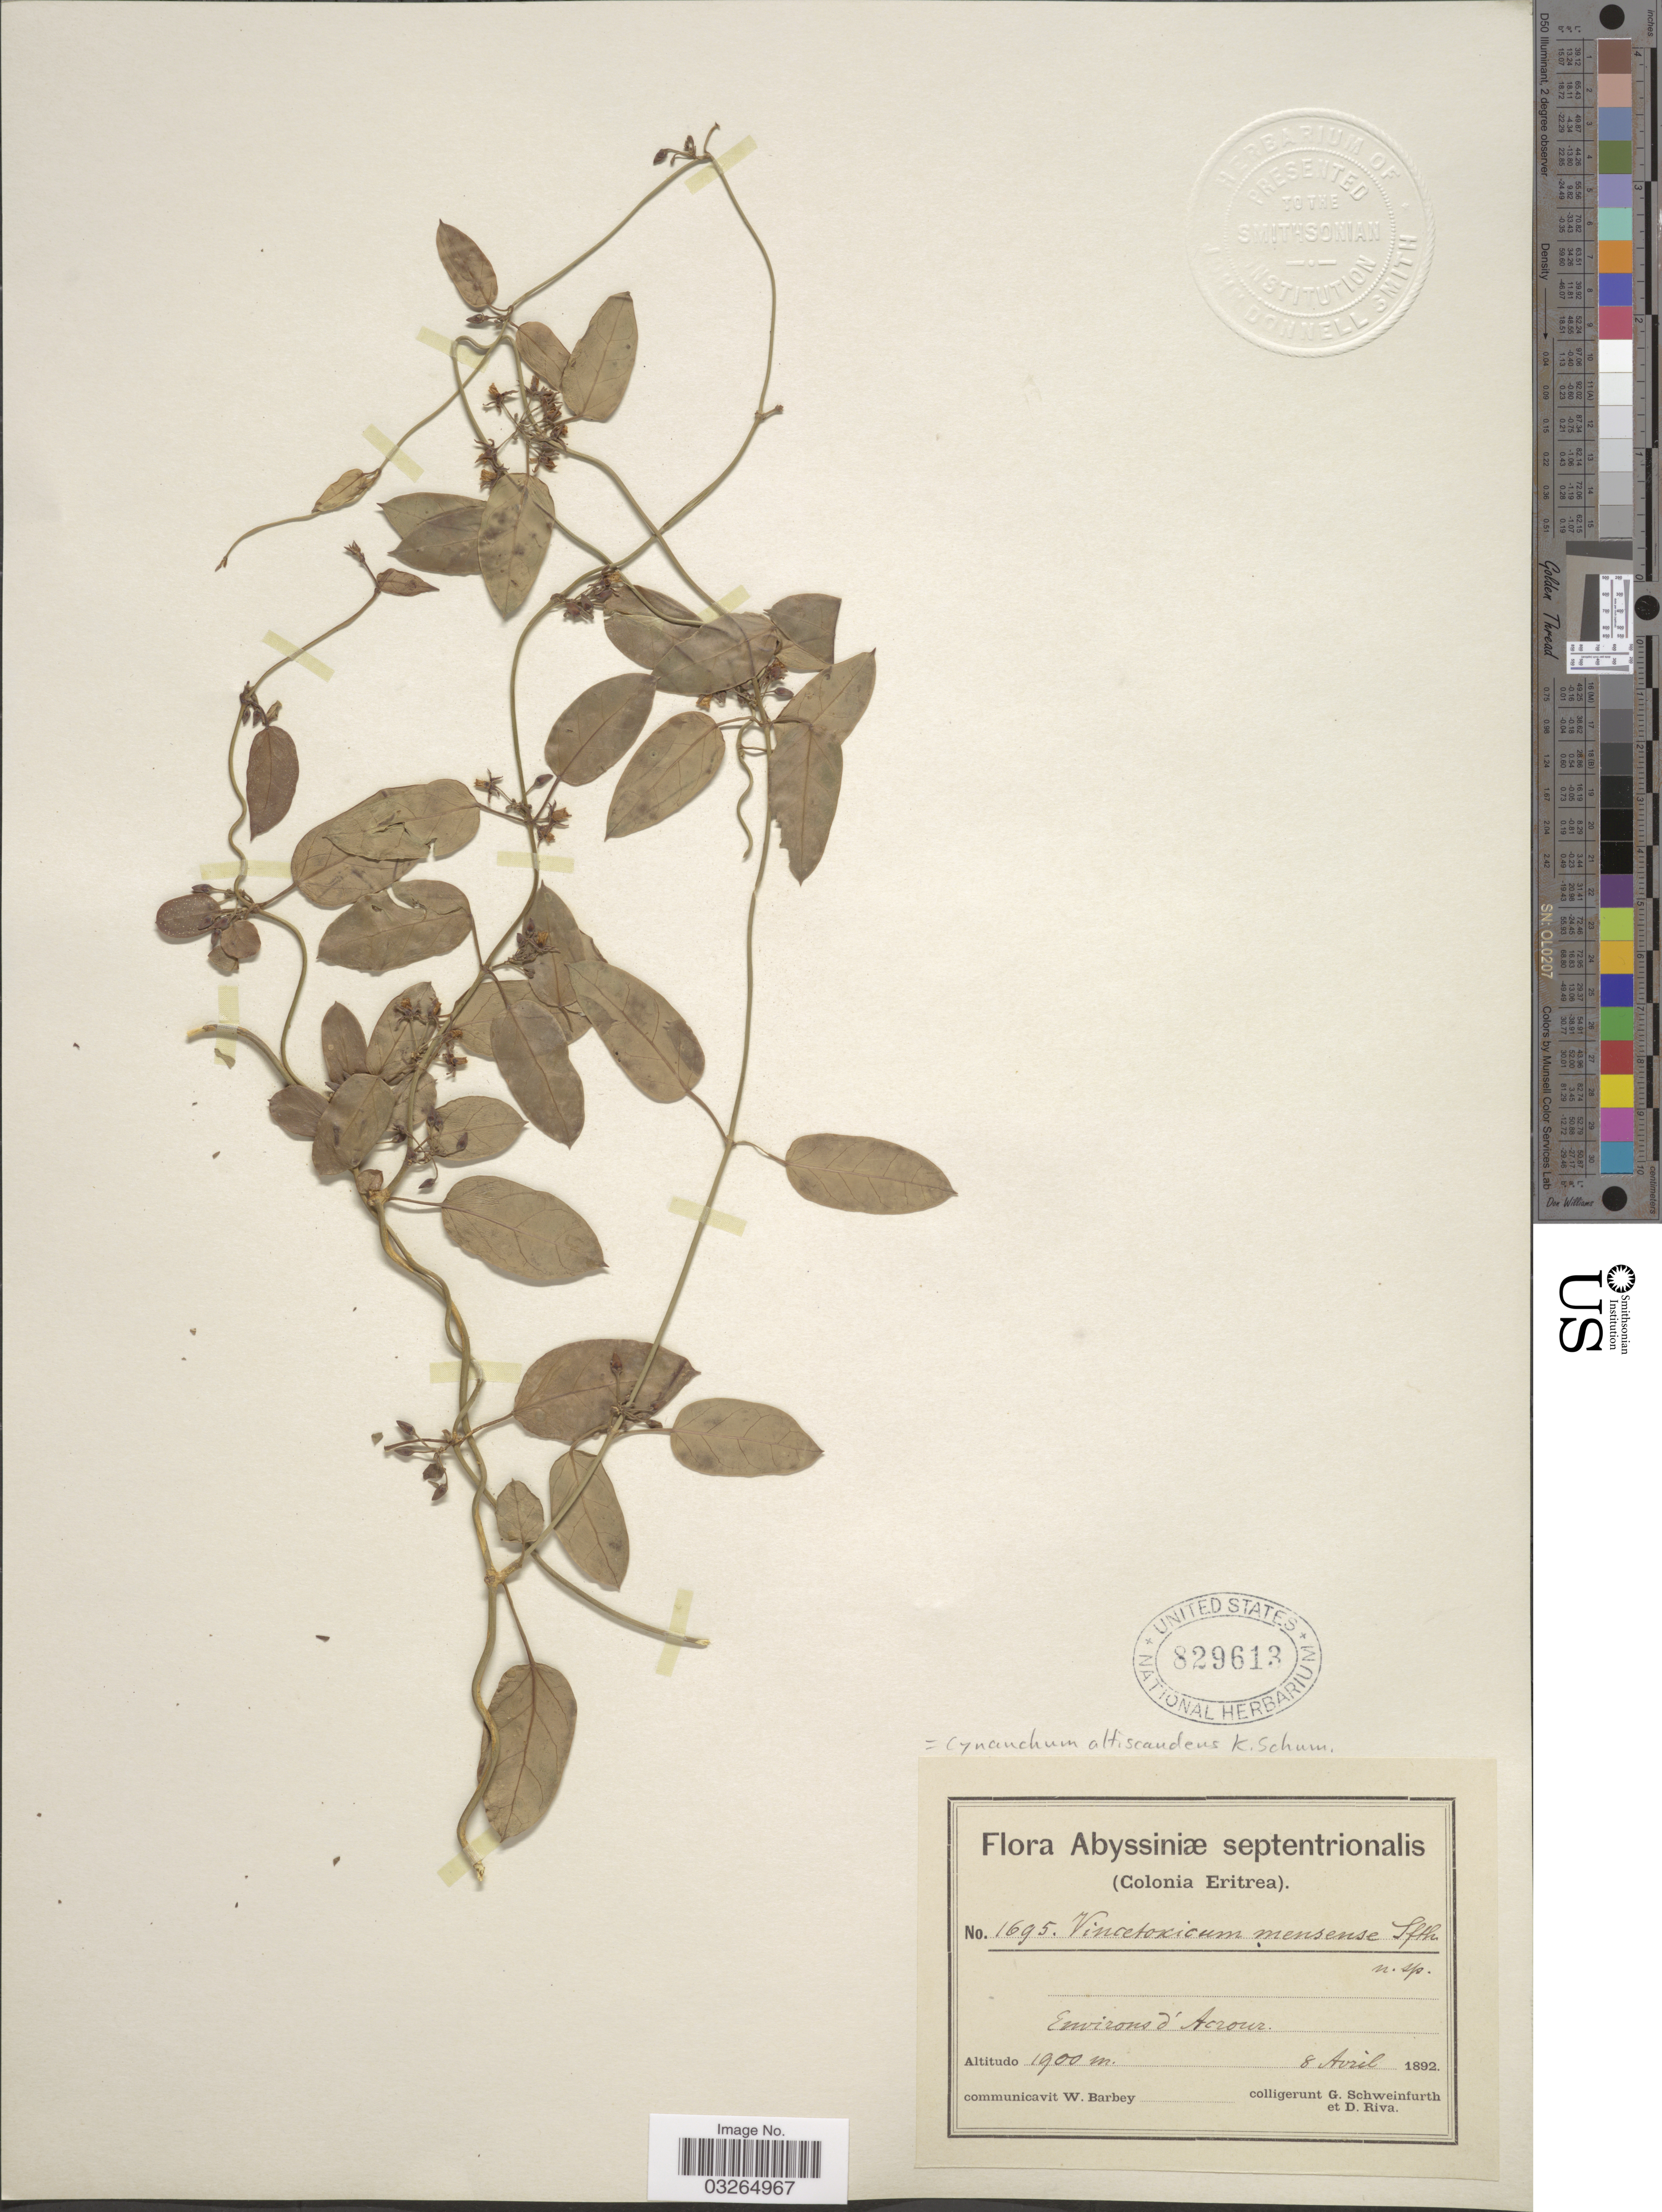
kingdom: Plantae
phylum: Tracheophyta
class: Magnoliopsida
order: Gentianales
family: Apocynaceae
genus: Cynanchum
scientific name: Cynanchum africanum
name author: Hoffmanns.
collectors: G. A. Schweinfurth (herbarium) & D. Riva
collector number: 1695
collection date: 1892-04-08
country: Eritrea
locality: Abyssiniæ septentrionalis (Colonia Eritrea). Environs d'Acrour.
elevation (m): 1900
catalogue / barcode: US 829613